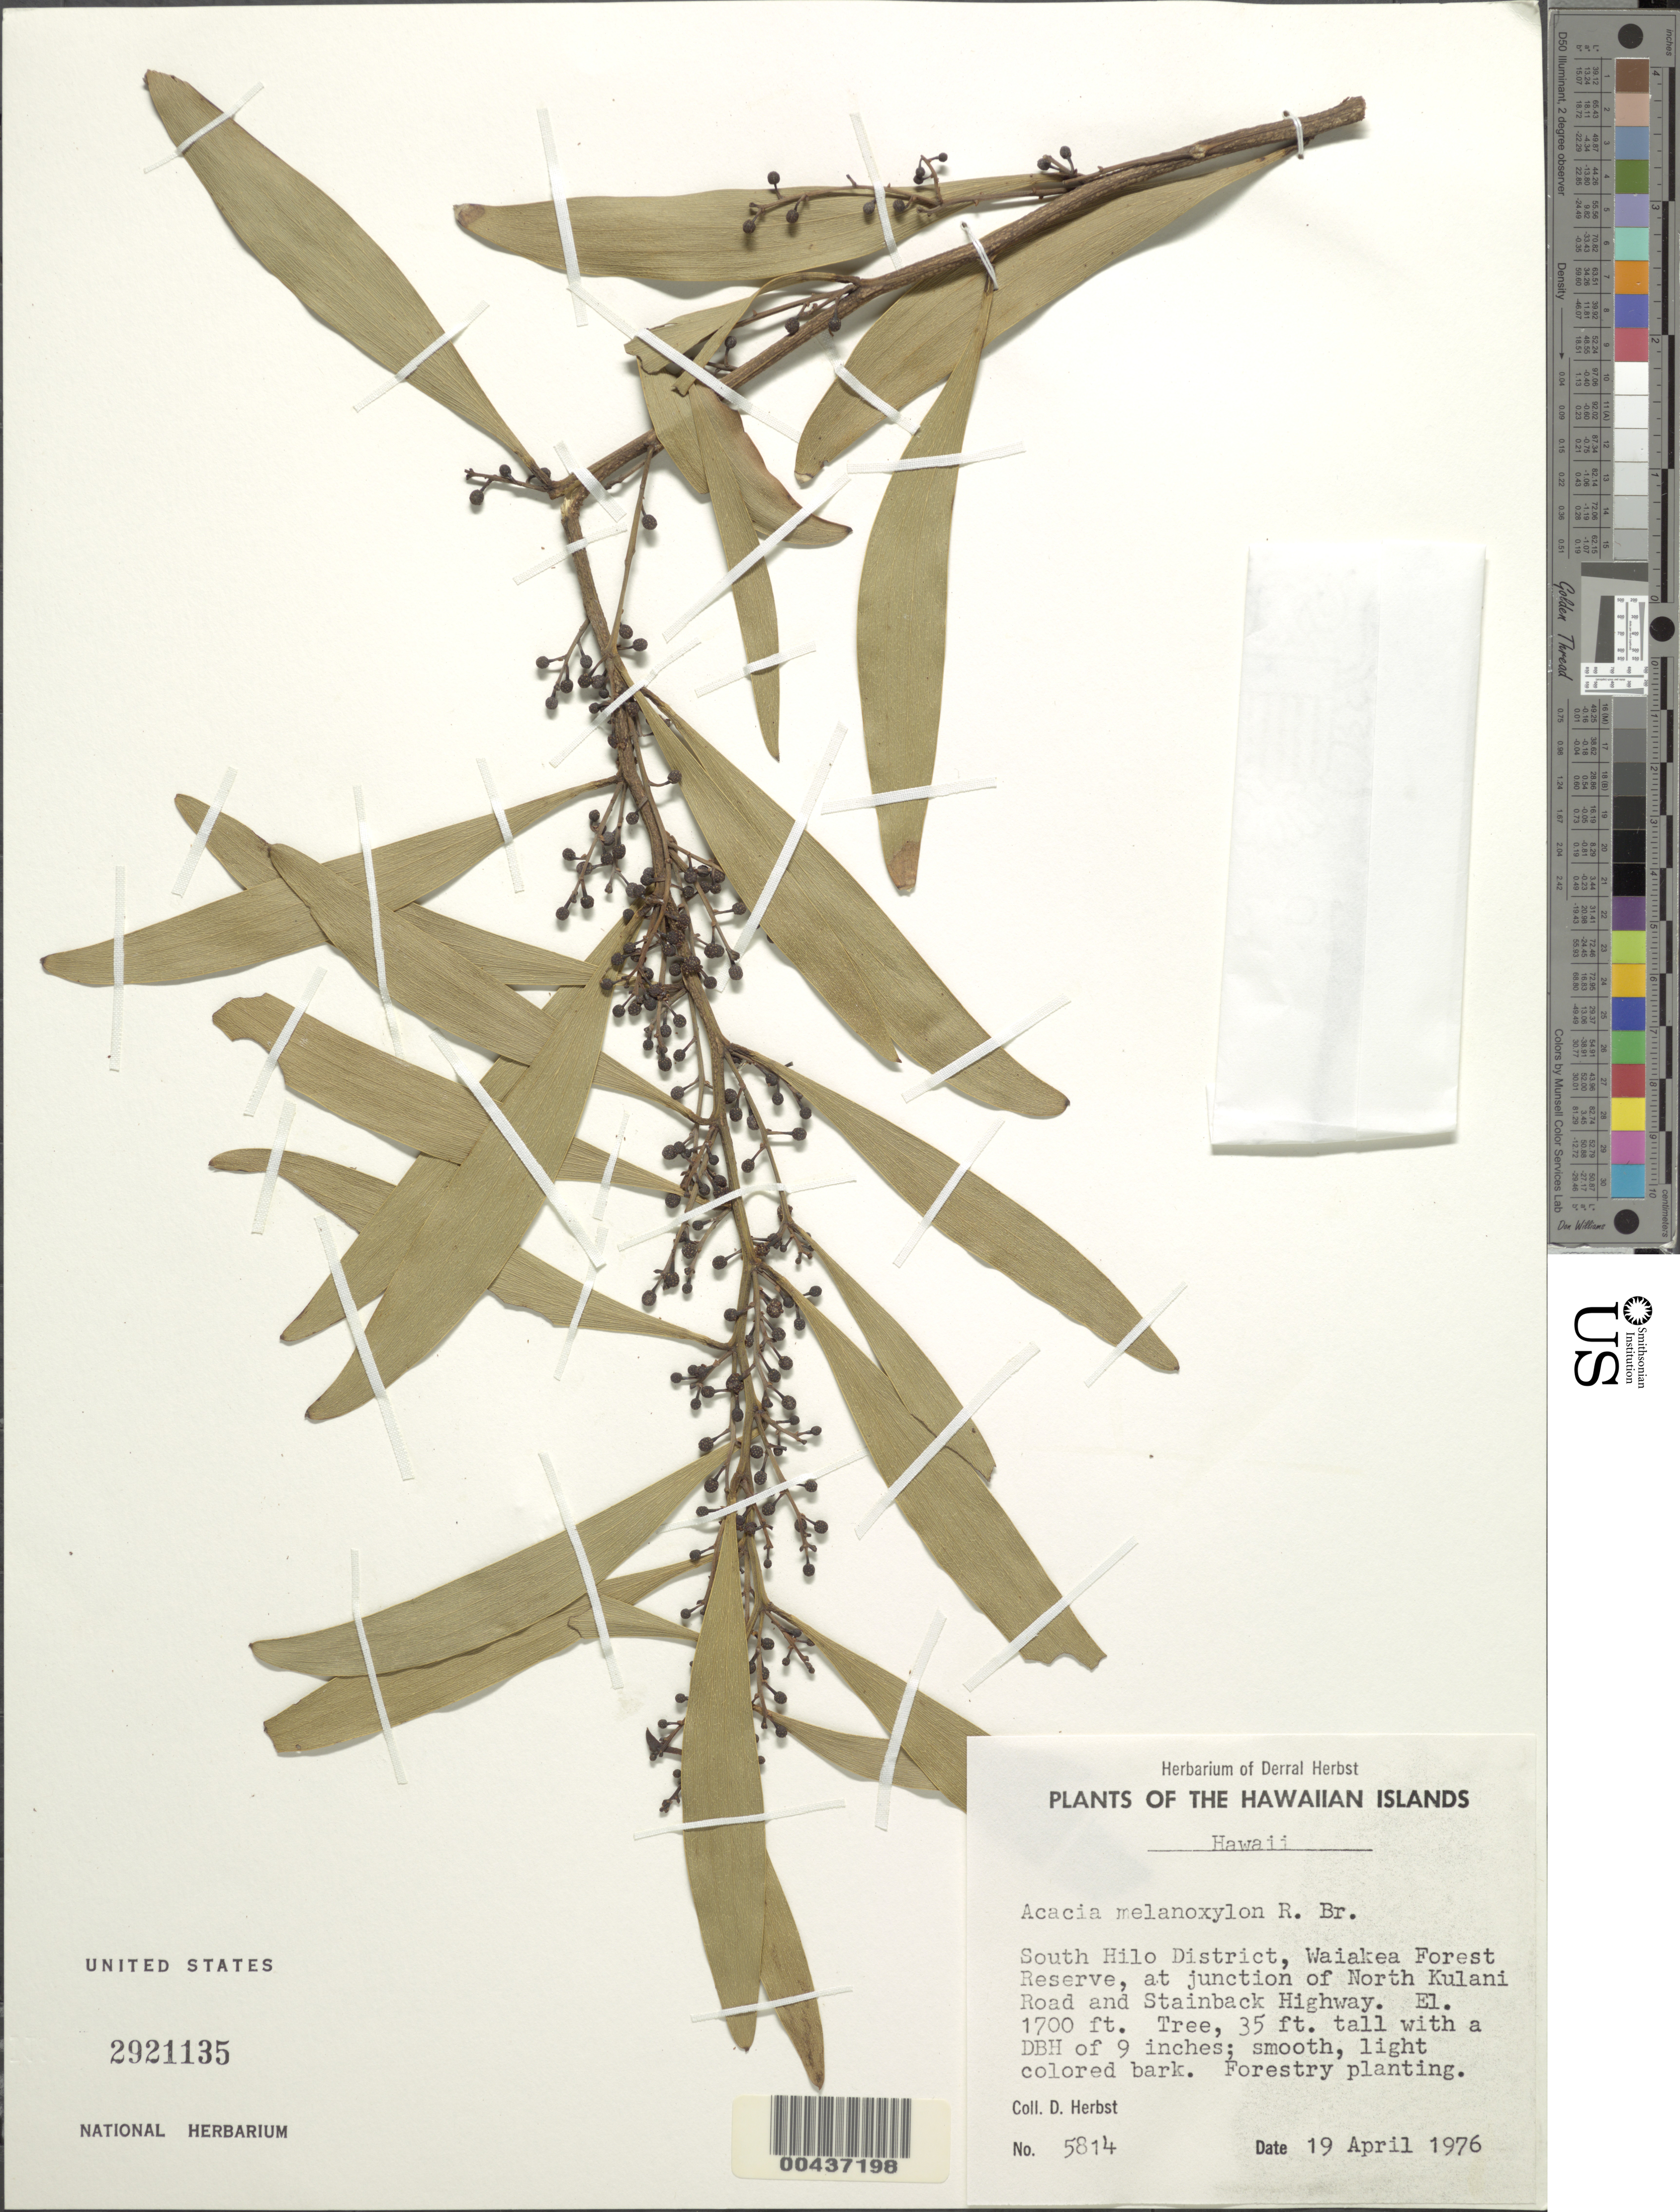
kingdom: Plantae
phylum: Tracheophyta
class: Magnoliopsida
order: Fabales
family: Fabaceae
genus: Acacia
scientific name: Acacia melanoxylon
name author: R. Br.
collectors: D. R. Herbst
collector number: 5814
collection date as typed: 19 Apr 1976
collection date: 1976-04-19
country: United States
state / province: Hawaii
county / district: Hawaii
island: Hawaii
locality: South Hilo District, Waiakea Forest Reserve, at junction of North Kulani Road and Stainback Highway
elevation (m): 518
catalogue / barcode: US 2921135